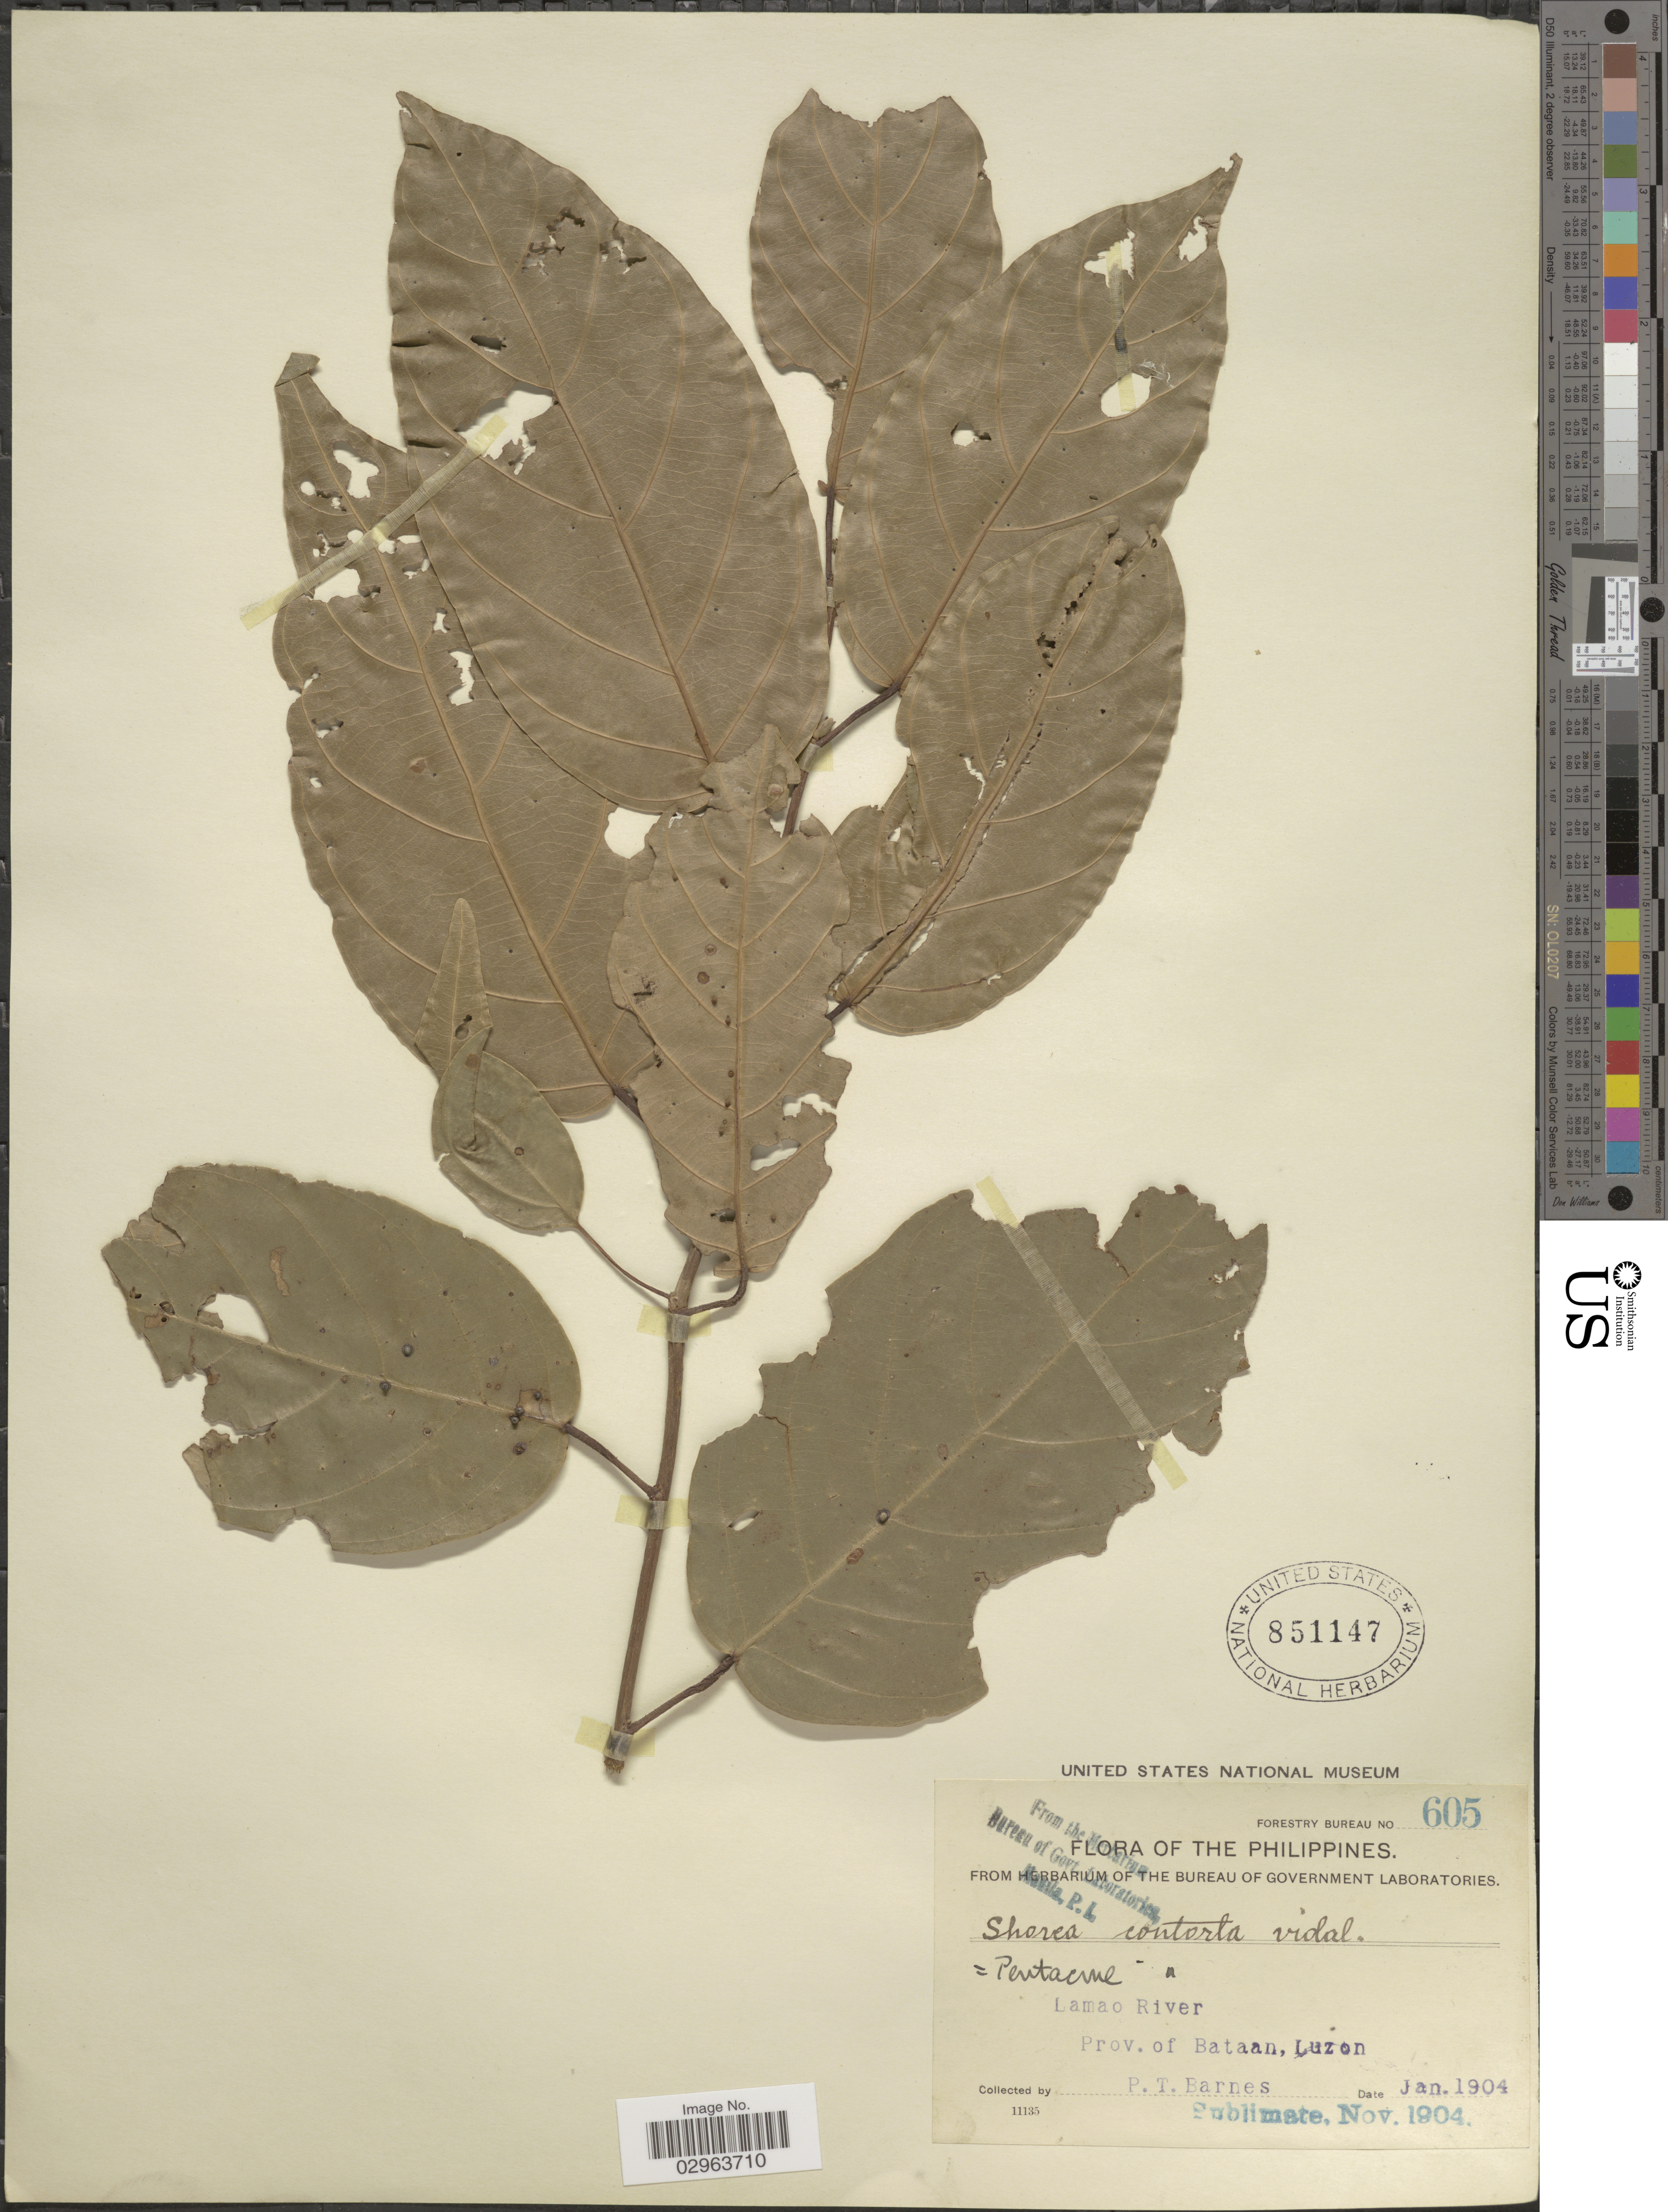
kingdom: Plantae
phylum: Tracheophyta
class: Magnoliopsida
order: Malvales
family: Dipterocarpaceae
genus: Pentacme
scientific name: Pentacme contorta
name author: (S. Vidal) Merr. & Rolfe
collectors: P. Barnes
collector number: Forestry Bureau 605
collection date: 1904-01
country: Philippines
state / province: Central Luzon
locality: Lamao River Prov. of Bataan, Luzon.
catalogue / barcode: US 851147